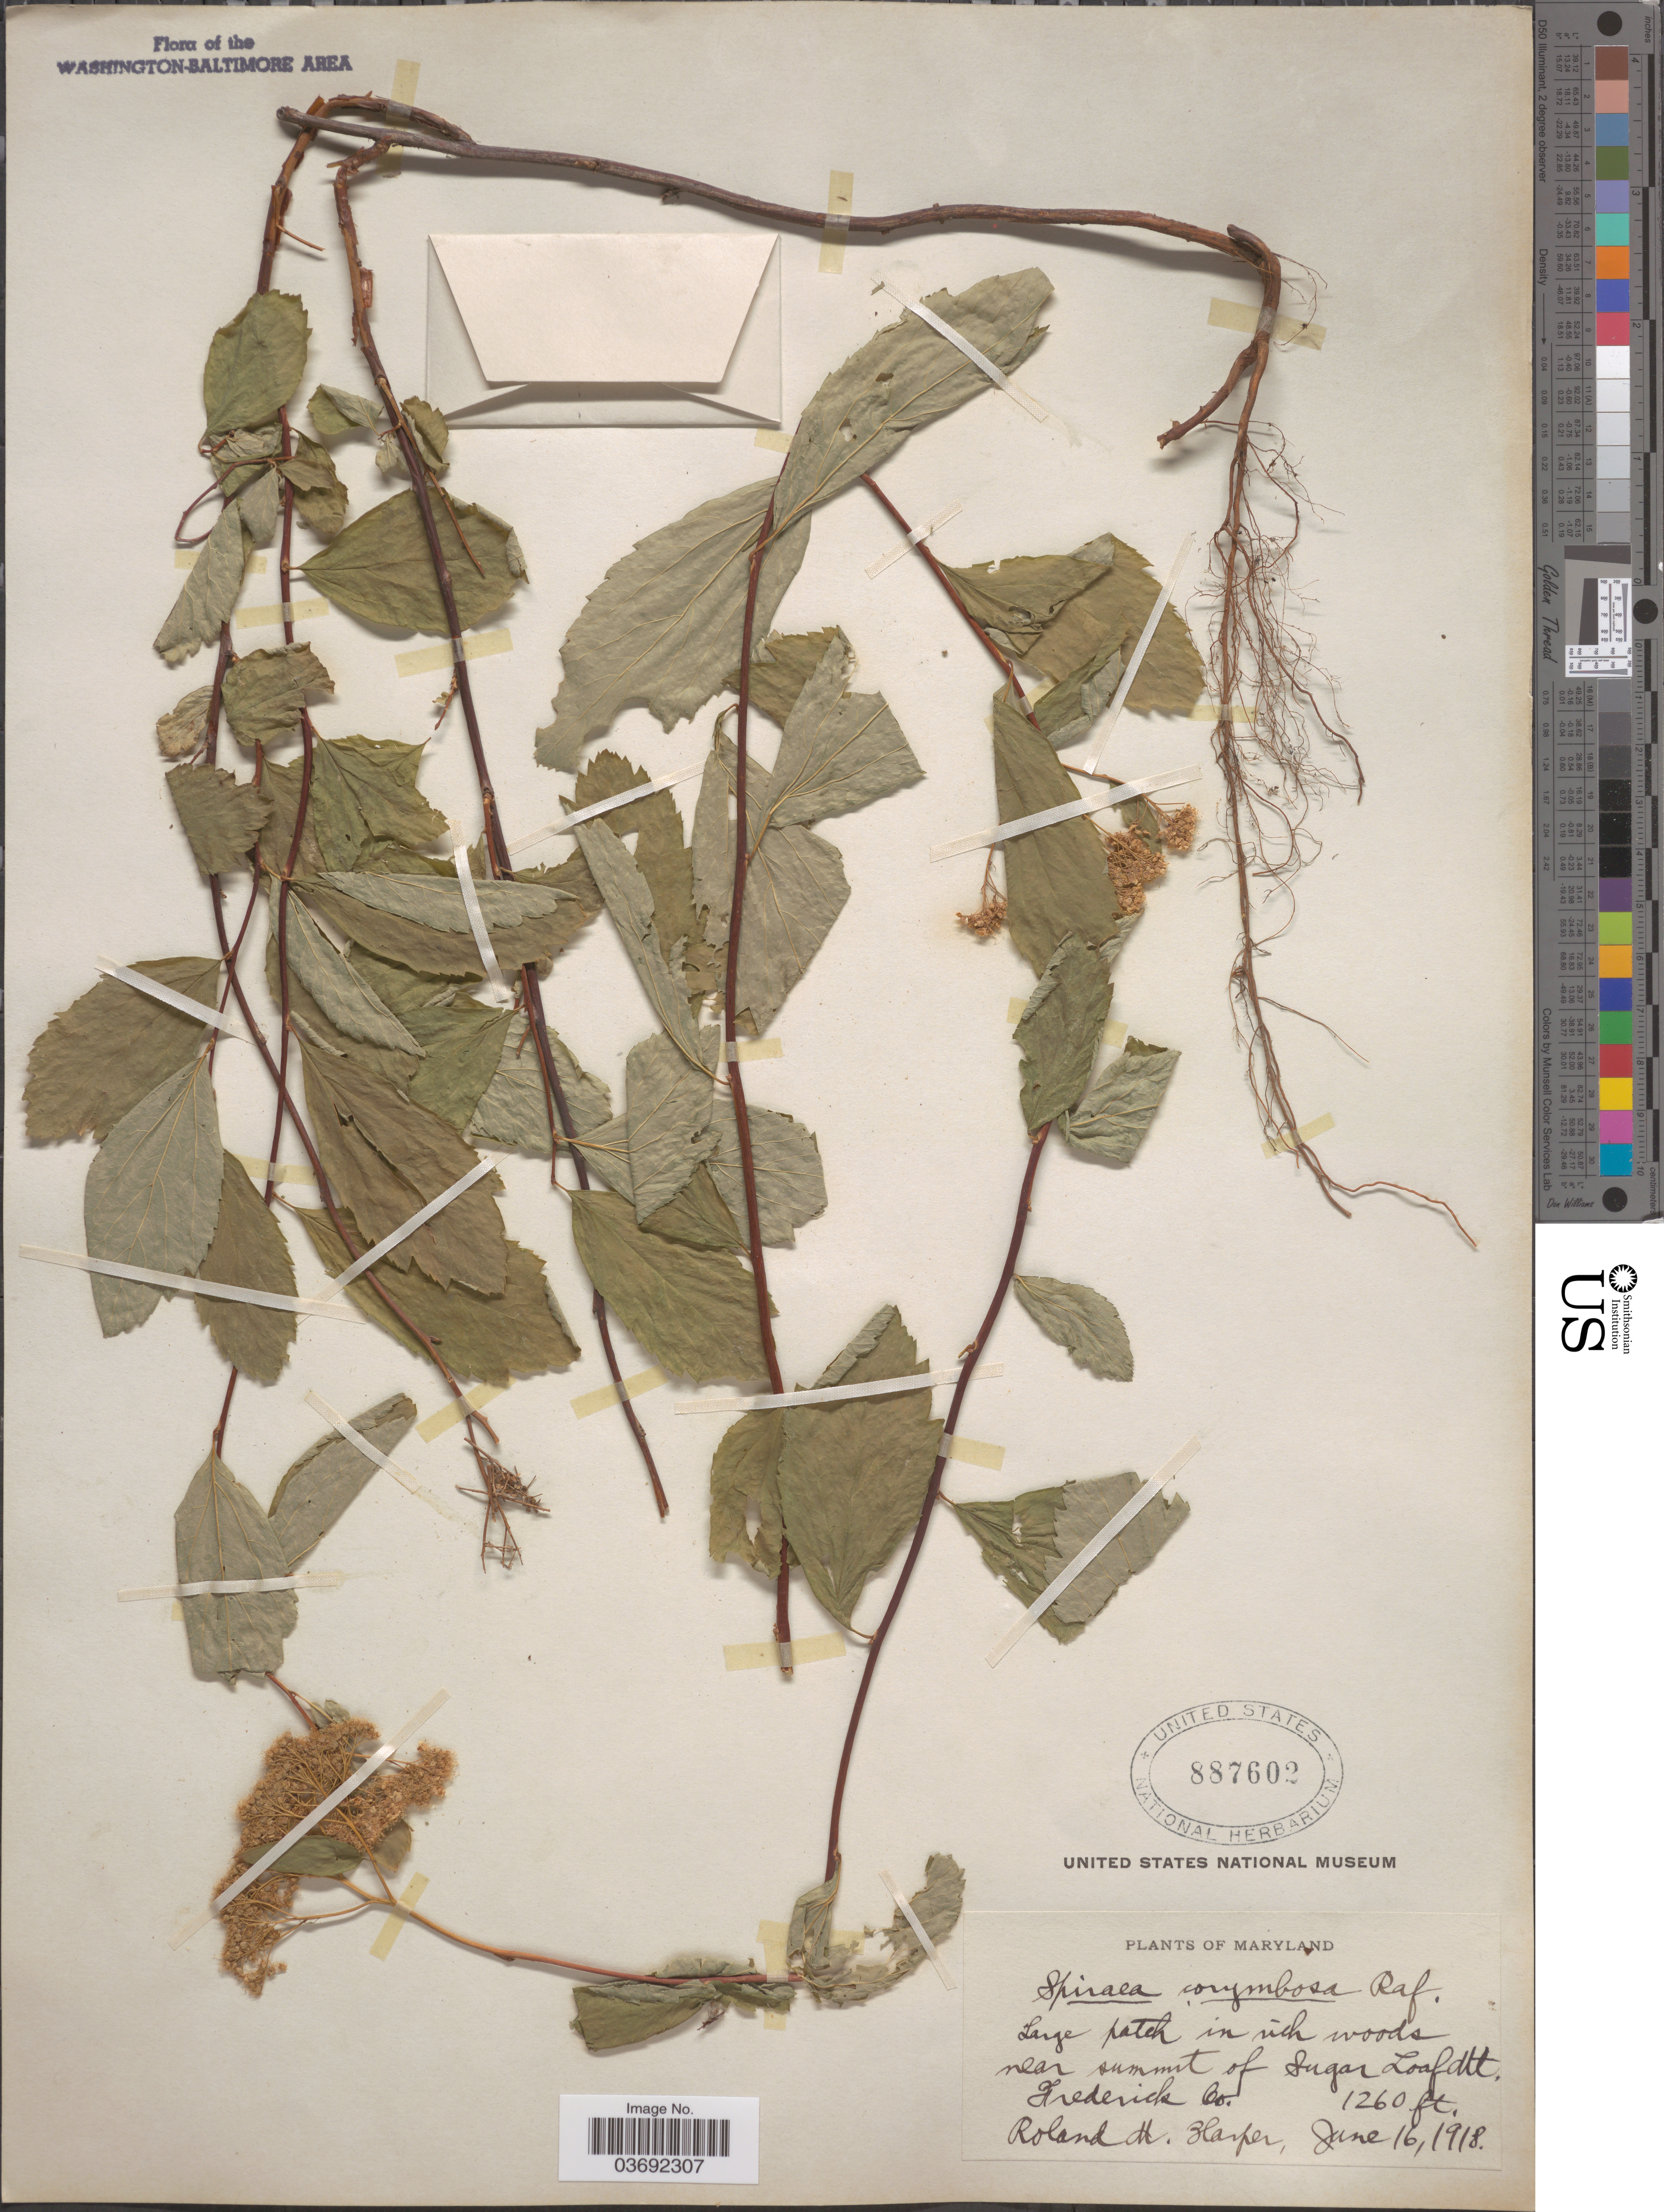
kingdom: Plantae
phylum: Tracheophyta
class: Magnoliopsida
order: Rosales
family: Rosaceae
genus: Spiraea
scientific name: Spiraea corymbosa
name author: Raf.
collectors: R. M. Harper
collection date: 1918-06-16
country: United States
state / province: Maryland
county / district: Frederick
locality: Near summit of Sugar Loaf Mt, Frederick Co.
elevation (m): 384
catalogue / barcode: US 887602